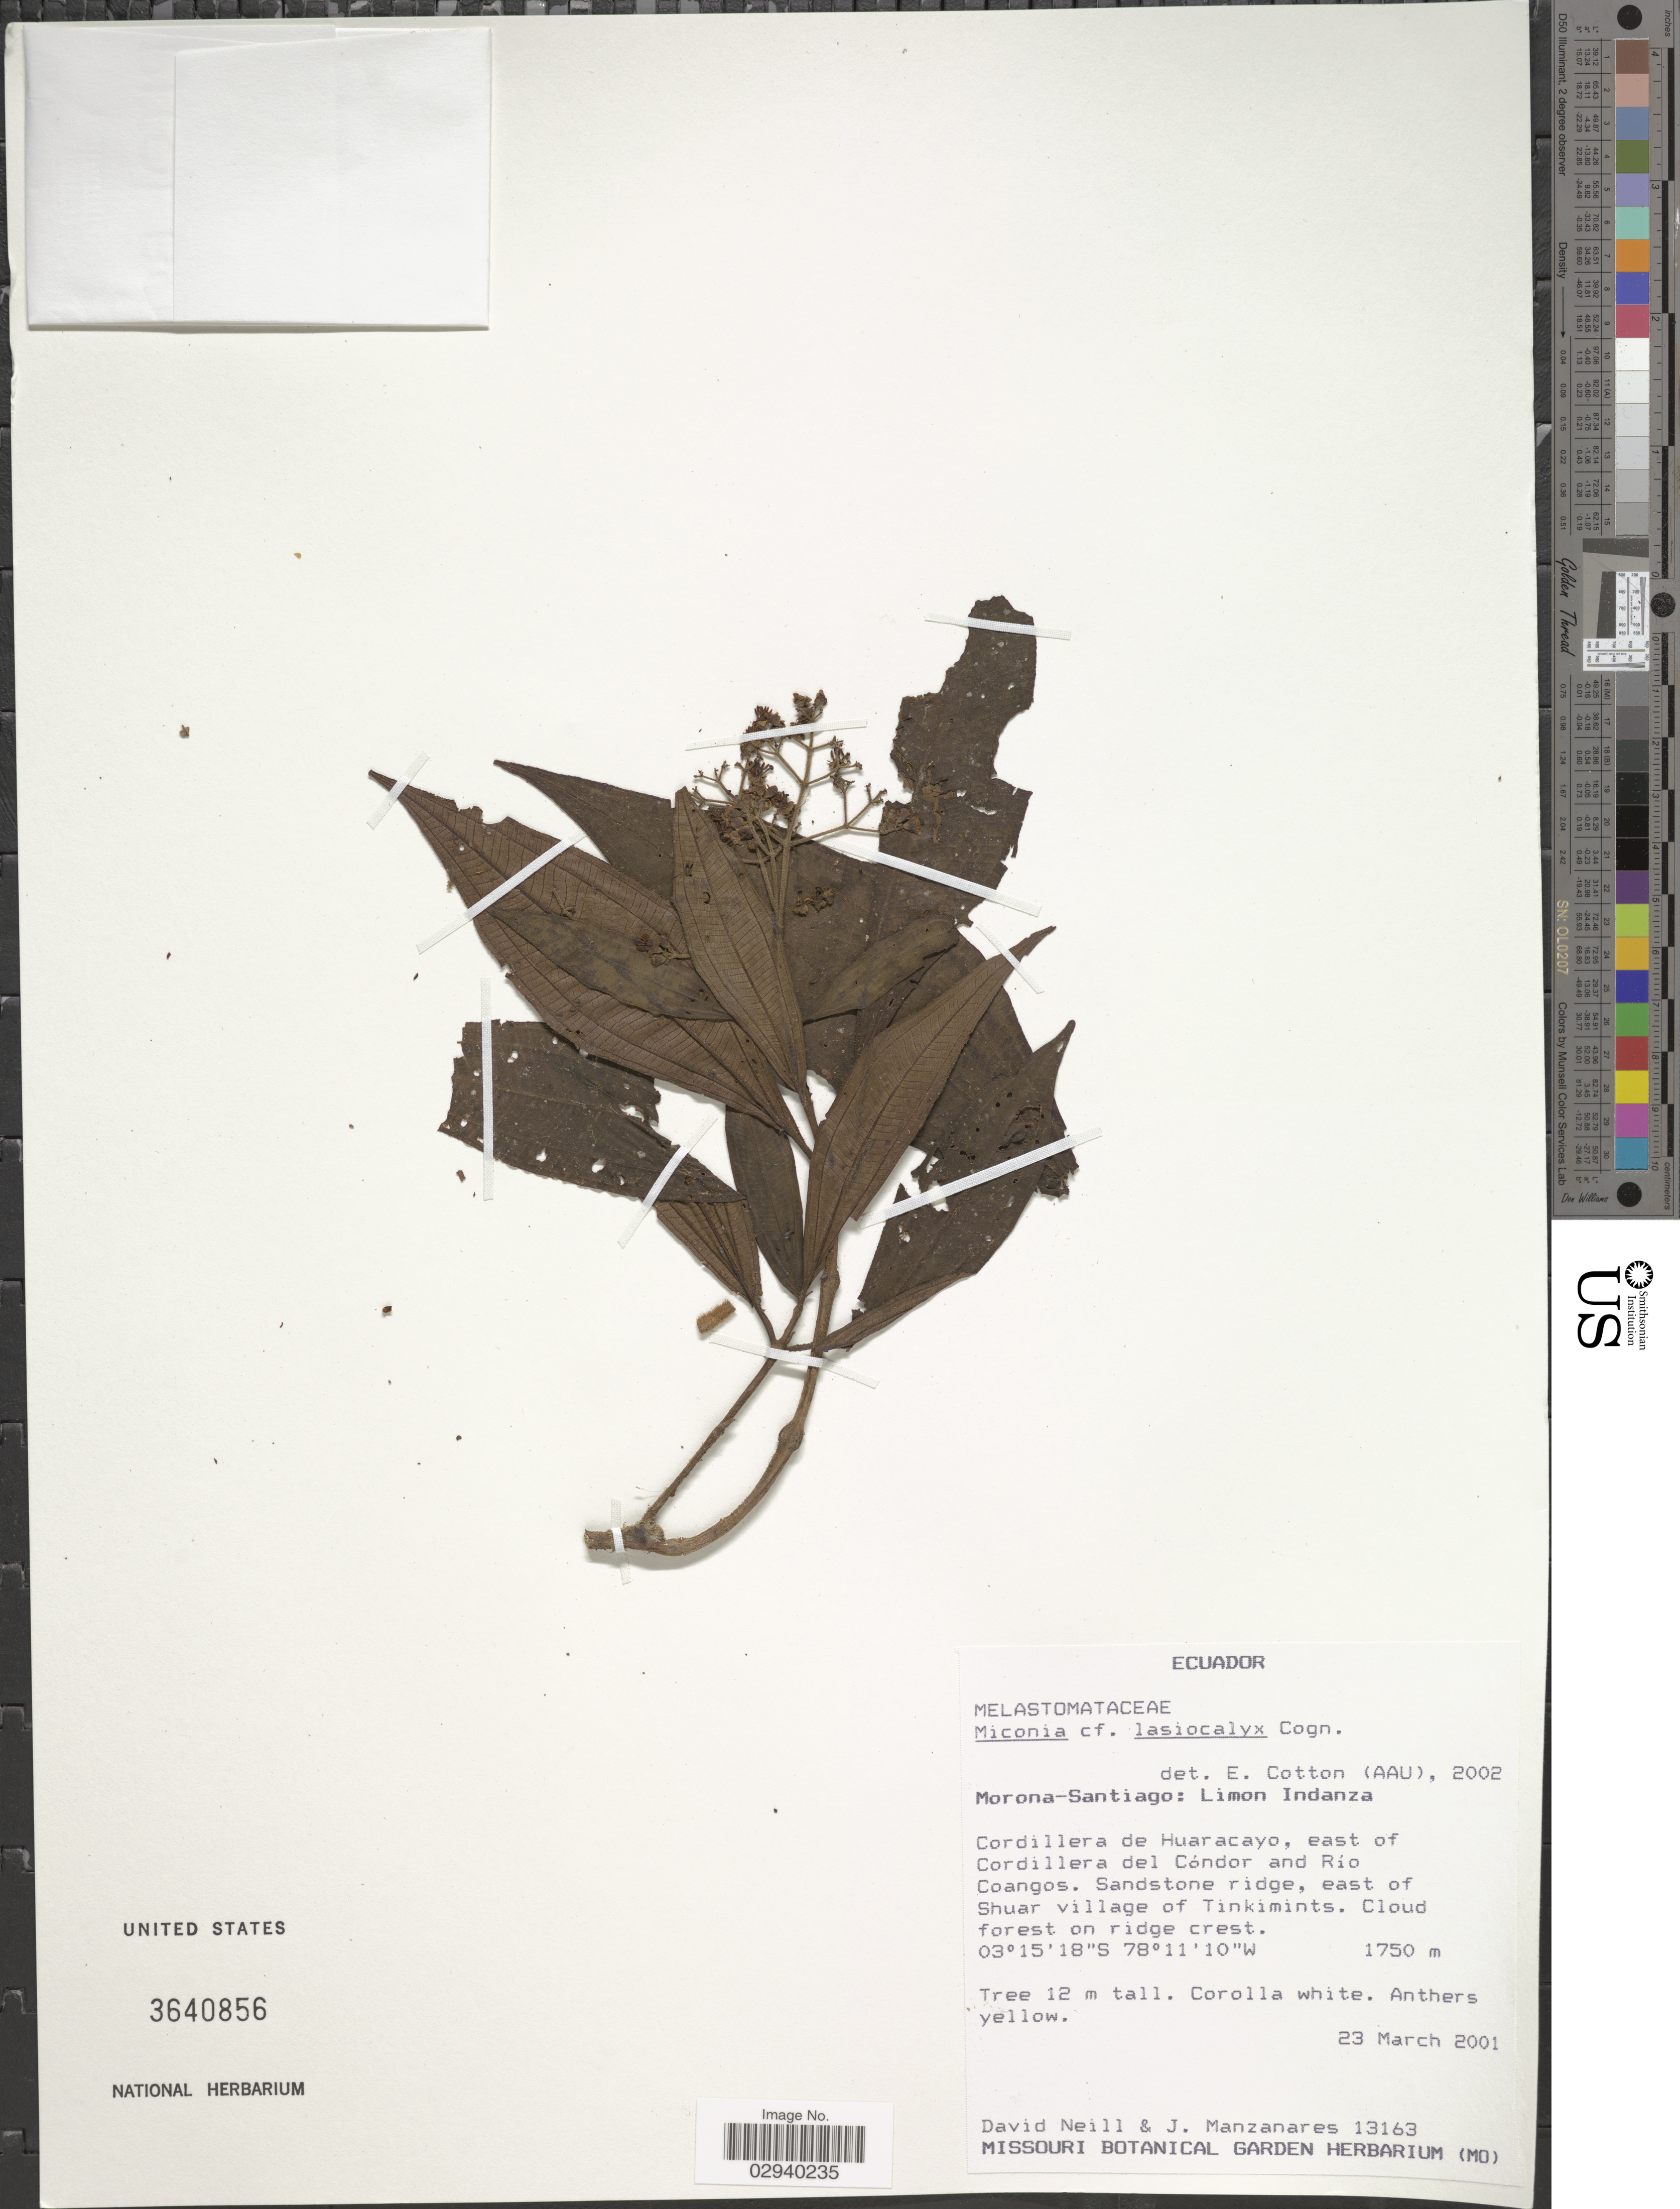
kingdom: Plantae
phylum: Tracheophyta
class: Magnoliopsida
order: Myrtales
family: Melastomataceae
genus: Miconia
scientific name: Miconia lasiocalyx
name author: Cogn.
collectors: D. Neill & J. Manzanares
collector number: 13163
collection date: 2001-03-23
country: Ecuador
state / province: Morona-Santiago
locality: Limon Indanza. Cordillera de Huaracayo, east of Cordillera del Cóndor and Río Coangos.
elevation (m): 1750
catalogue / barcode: US 3640856